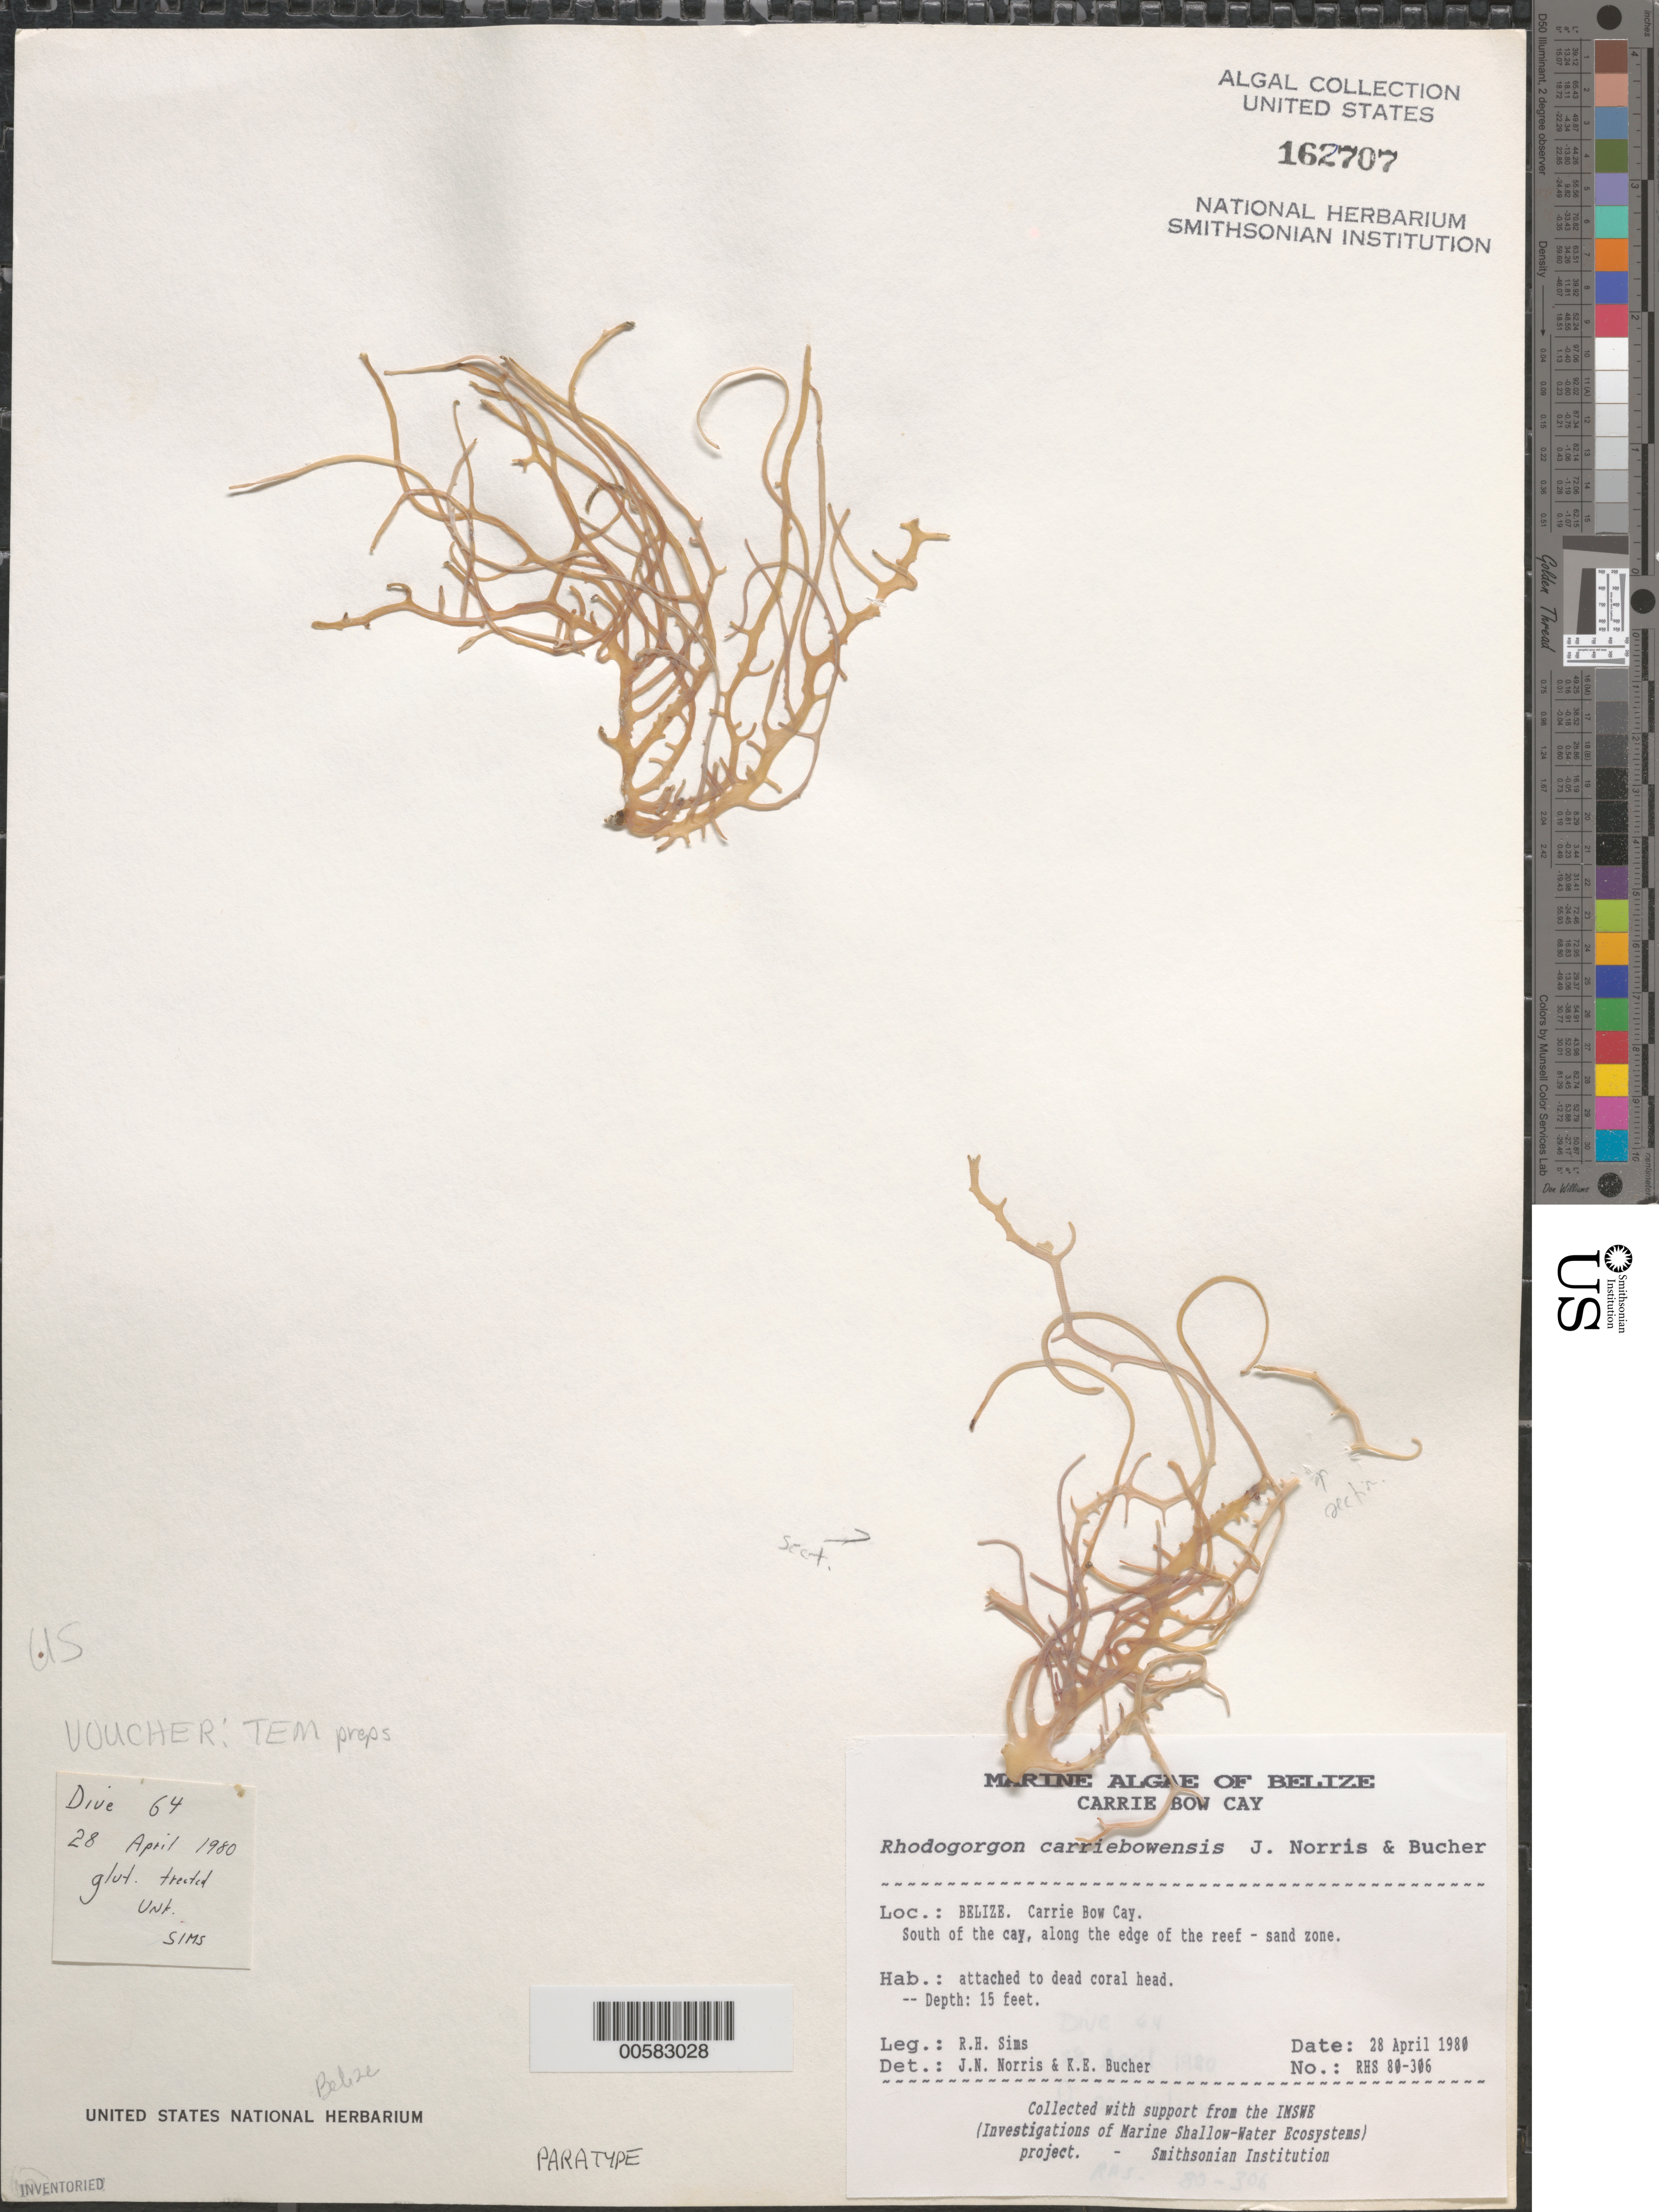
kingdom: Plantae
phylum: Rhodophyta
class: Florideophyceae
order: Rhodogorgonales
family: Rhodogorgonaceae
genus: Rhodogorgon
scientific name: Rhodogorgon carriebowensis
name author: J.N. Norris & K.E. Bucher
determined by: Norris, J. N.; Bucher, K. E.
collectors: R. H. Sims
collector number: RHS 80-306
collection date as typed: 28 Apr 1980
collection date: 1980-04-28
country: Belize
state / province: Stann Creek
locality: Curlew Bank, south of Carrie Bow Cay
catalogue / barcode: US 162707